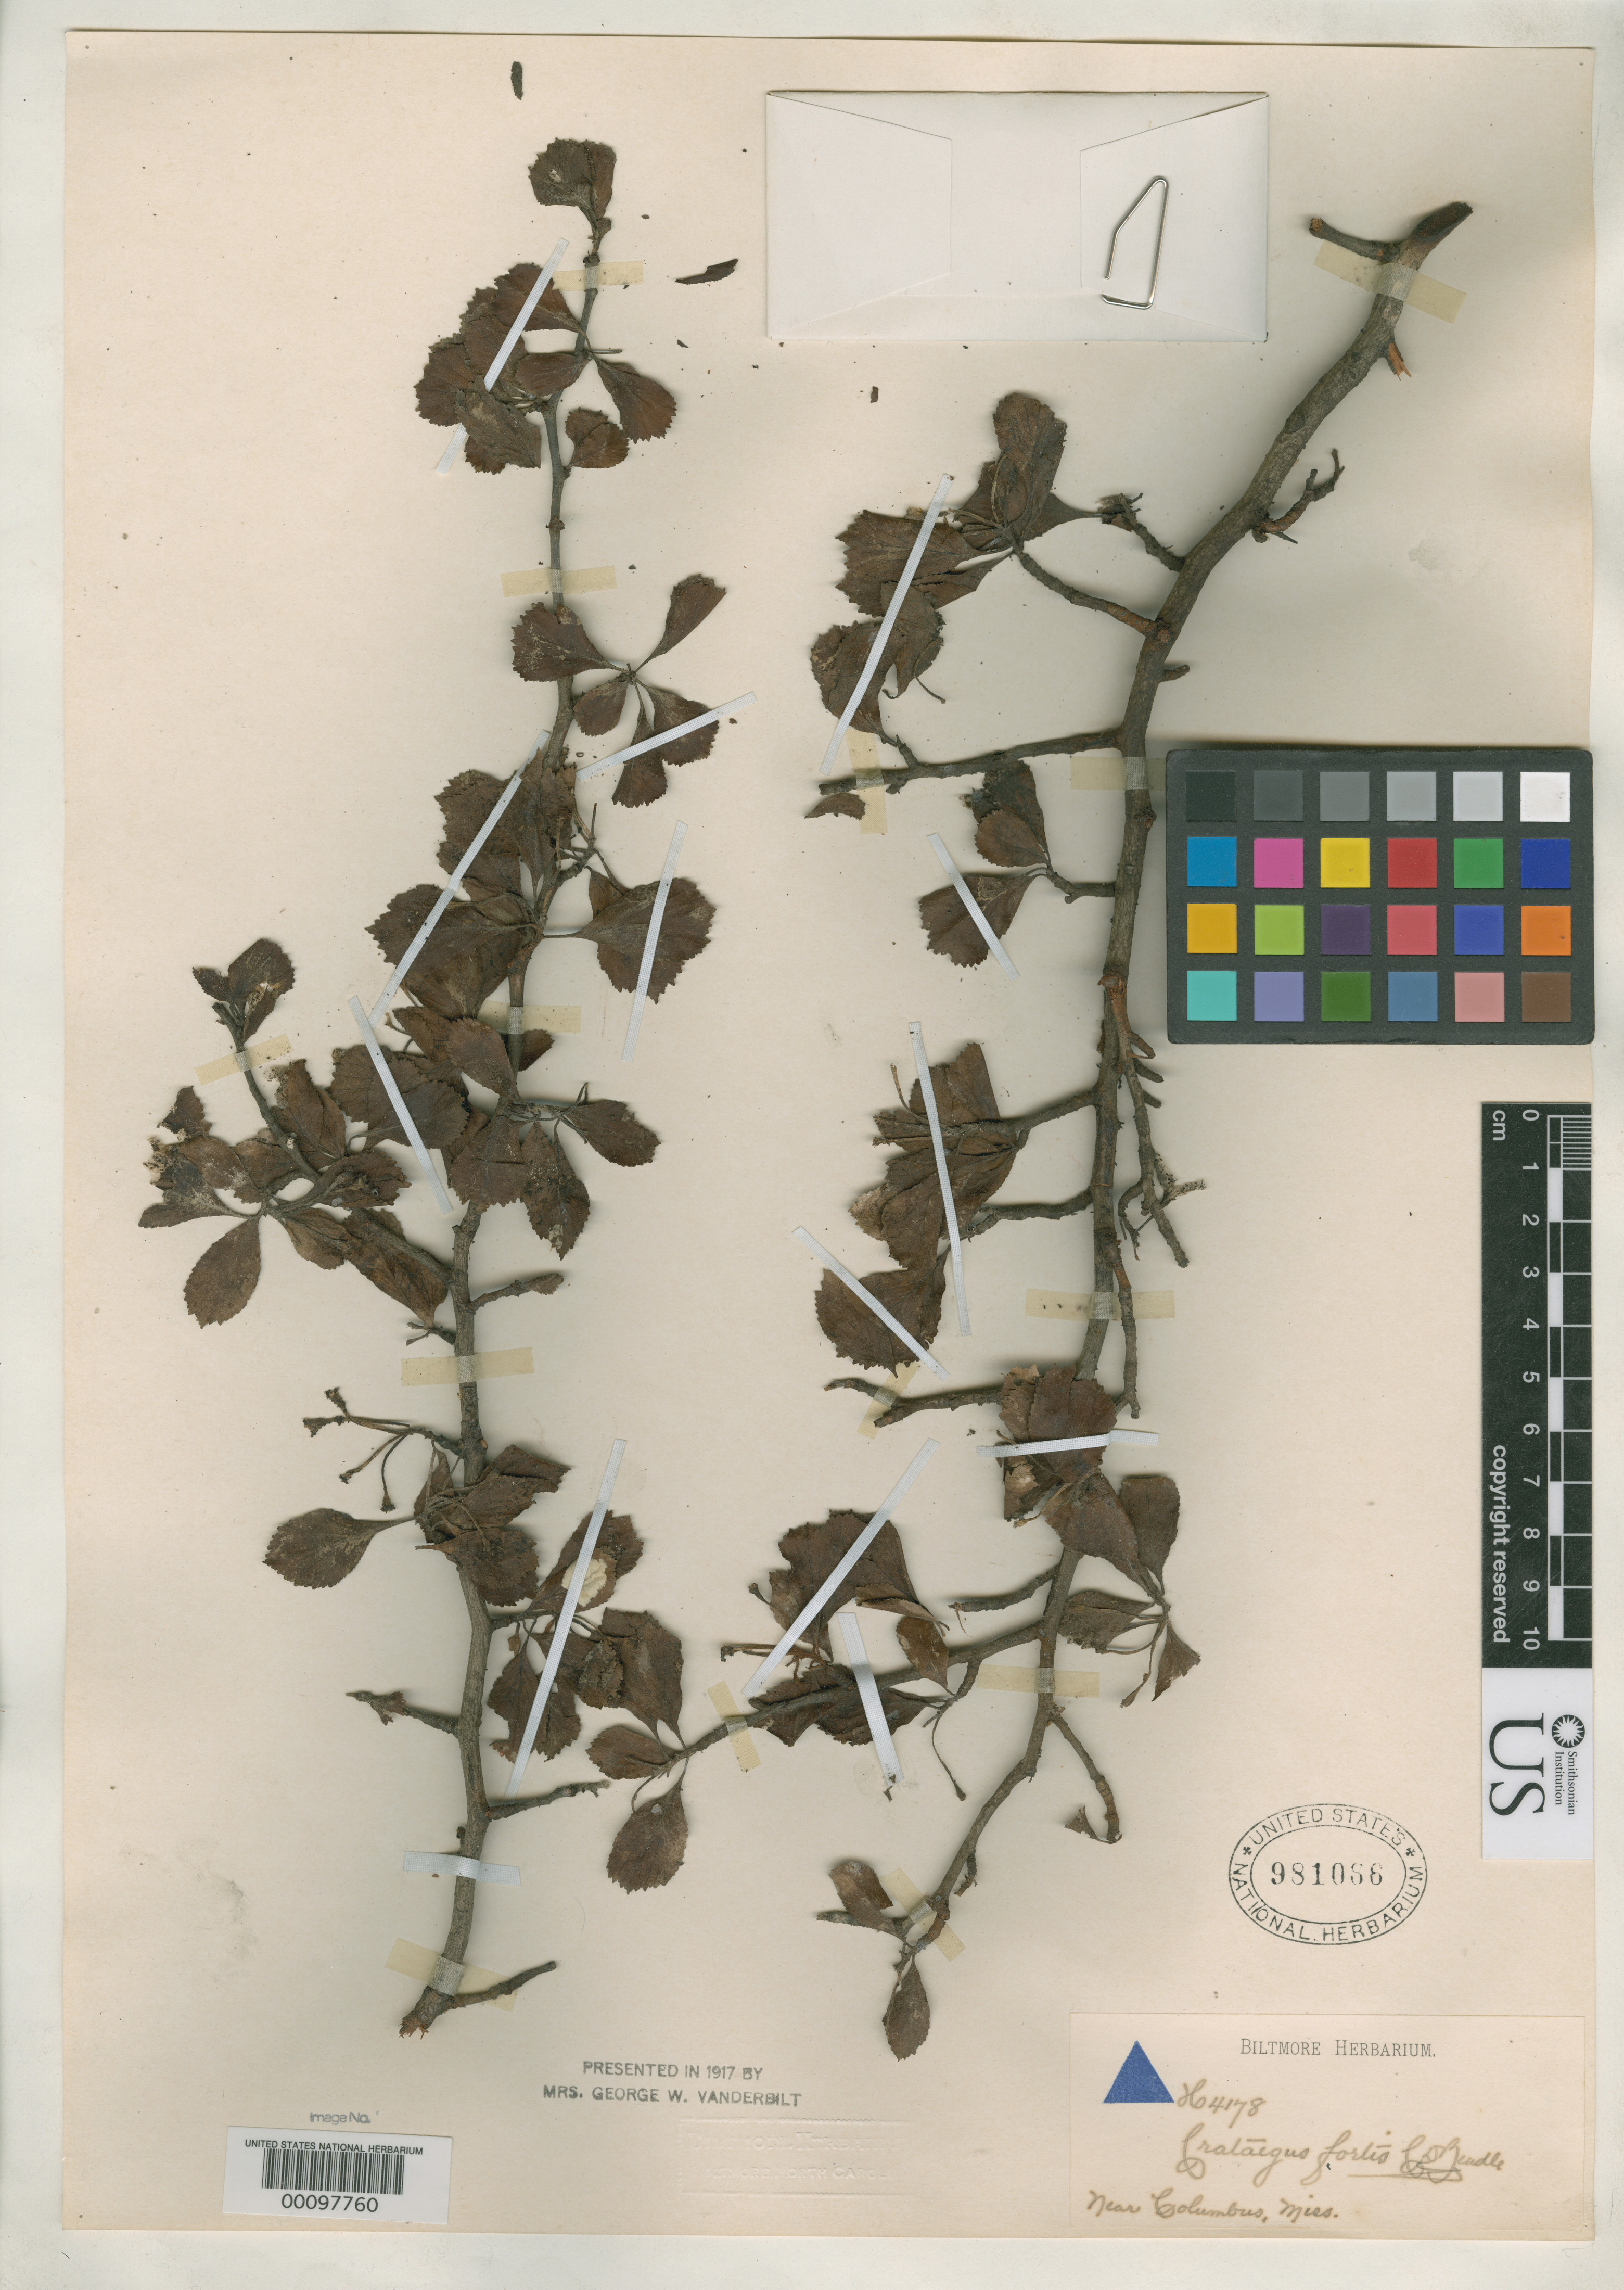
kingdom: Plantae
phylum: Tracheophyta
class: Magnoliopsida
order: Rosales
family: Rosaceae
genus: Crataegus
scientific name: Crataegus fortis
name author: Beadle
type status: Syntype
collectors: ex herb. Biltmore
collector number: H 4178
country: United States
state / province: Mississippi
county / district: Lowndes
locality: Tombigbee River near Columbus.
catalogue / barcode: US 981066